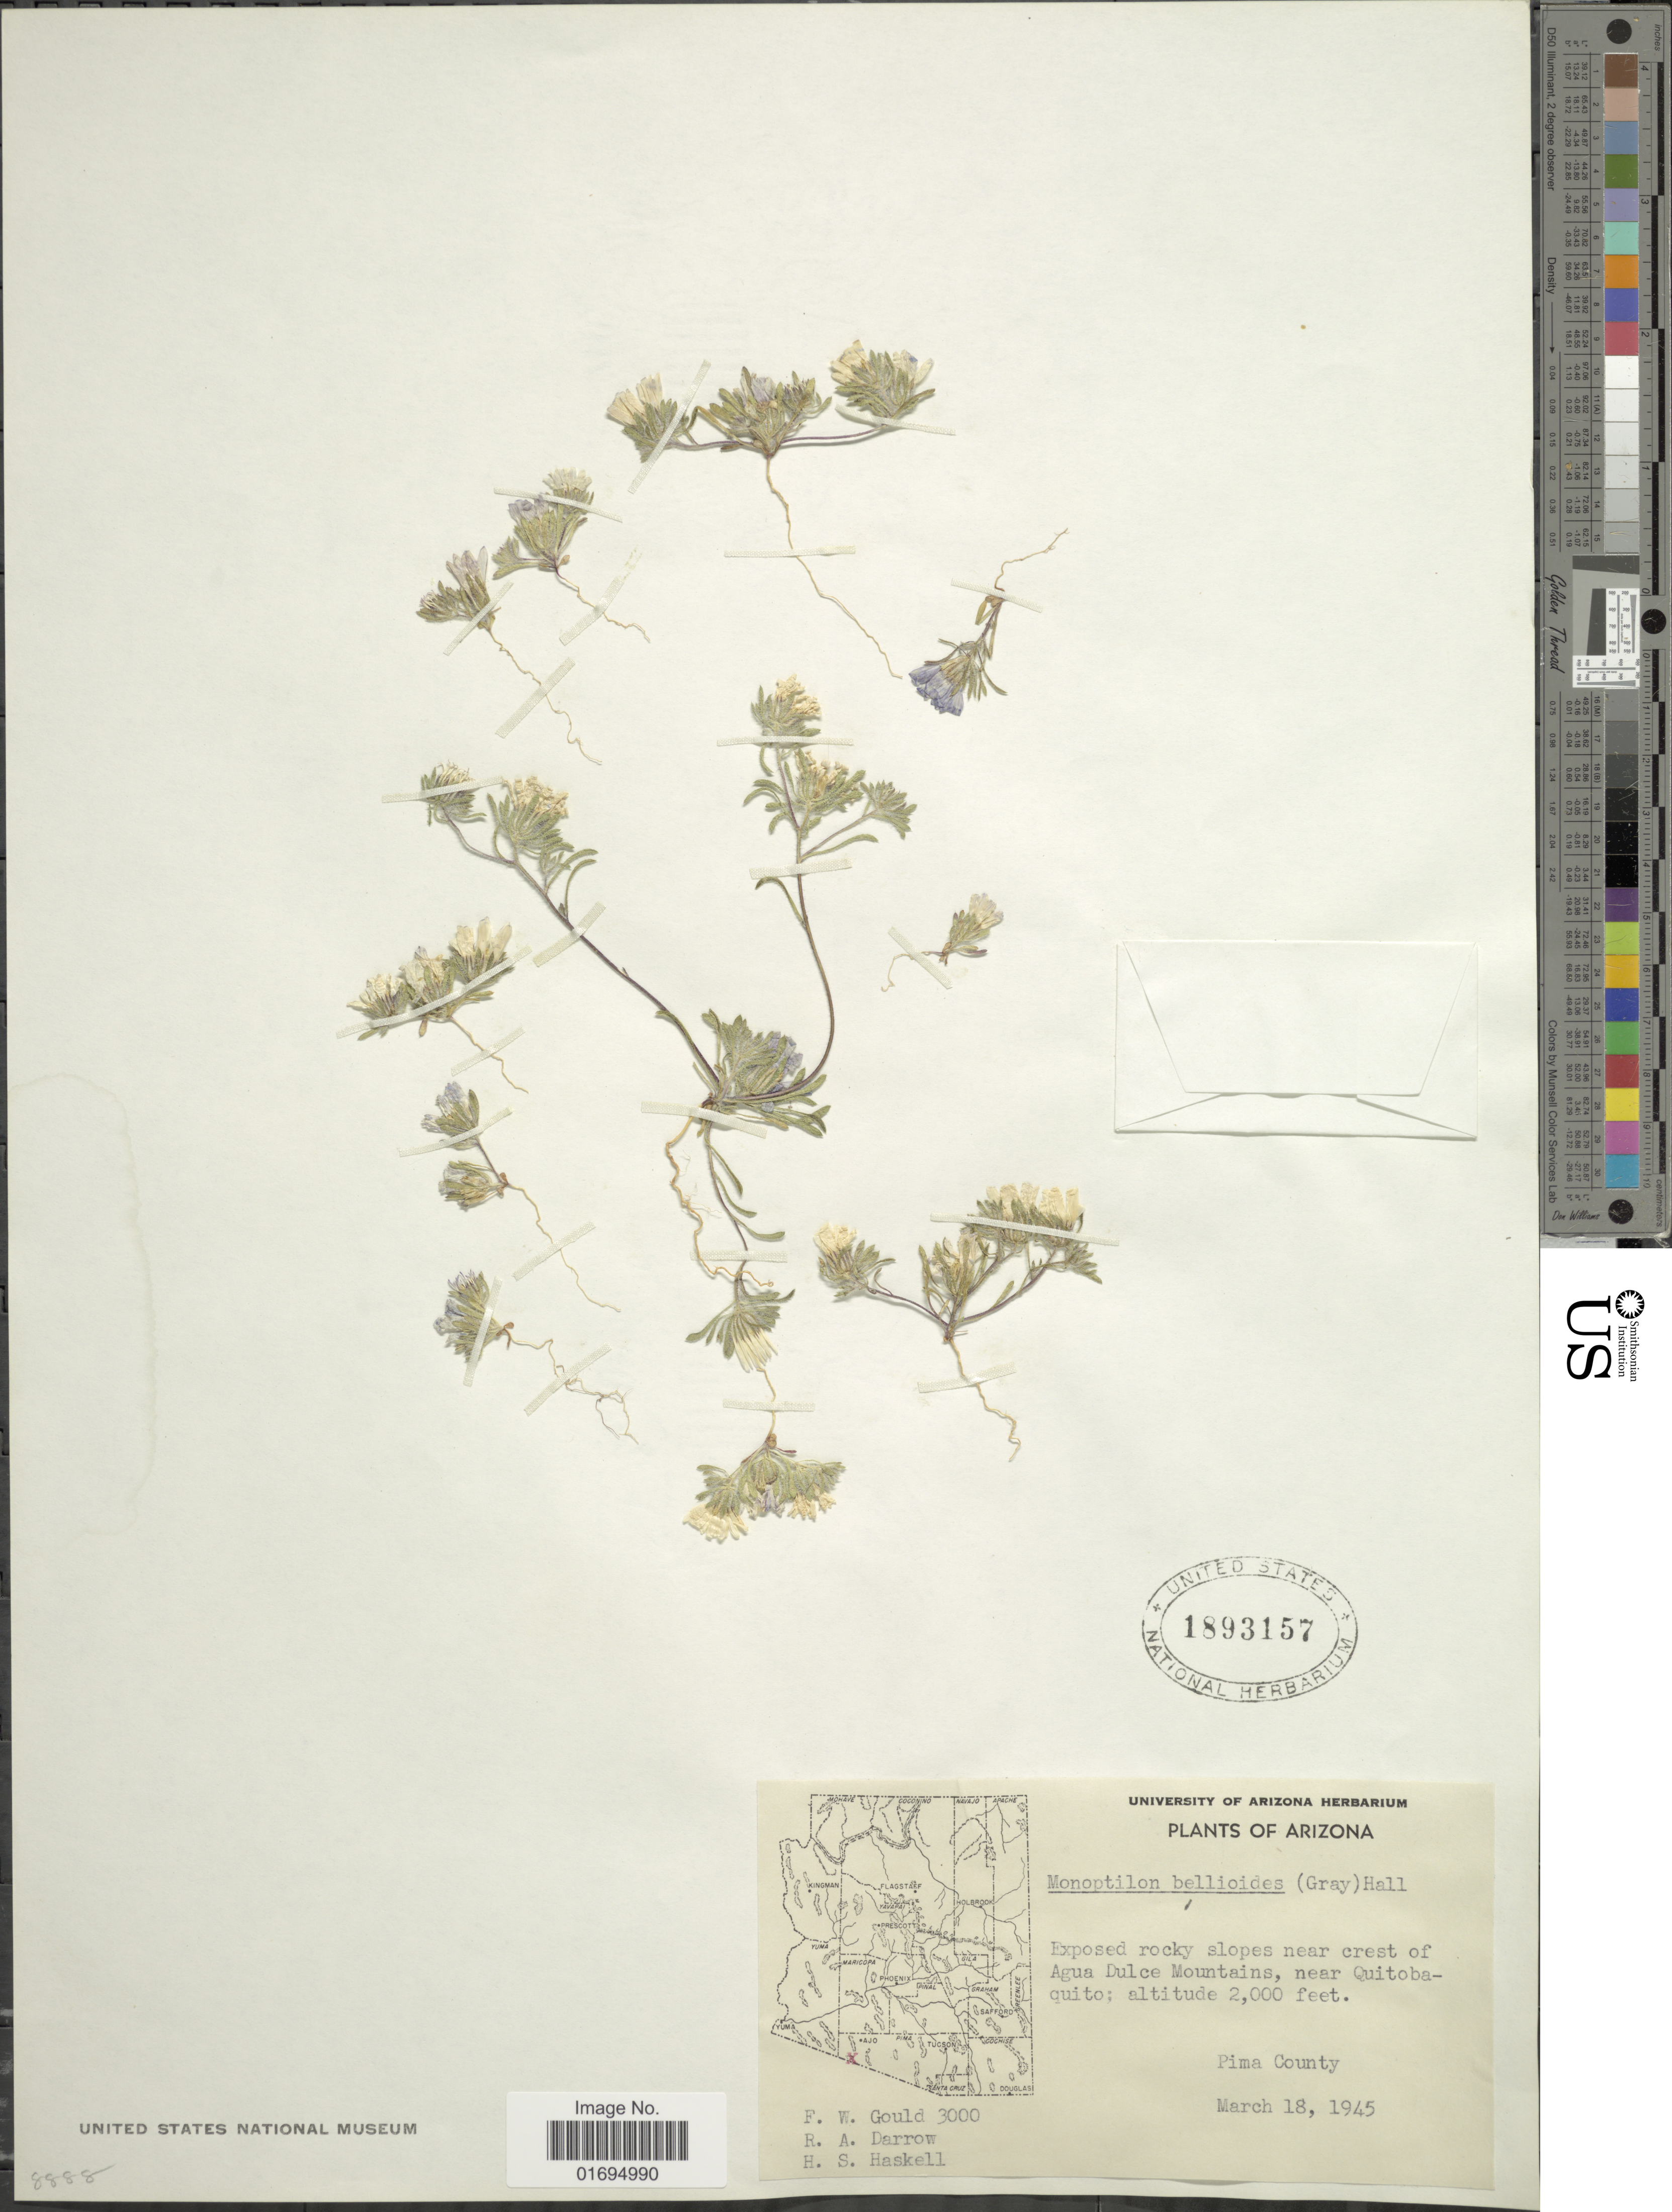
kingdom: Plantae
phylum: Tracheophyta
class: Magnoliopsida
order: Asterales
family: Asteraceae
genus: Monoptilon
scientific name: Monoptilon bellidiforme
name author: Torr. & A. Gray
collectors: F. W. Gould, R. A. Darrow & H. Haskell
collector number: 3000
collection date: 1945-03-18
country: United States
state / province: Arizona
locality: Near crest of Agua Dulce Mountains, near Quitobaquito, Pima County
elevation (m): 610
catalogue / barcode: US 1893157